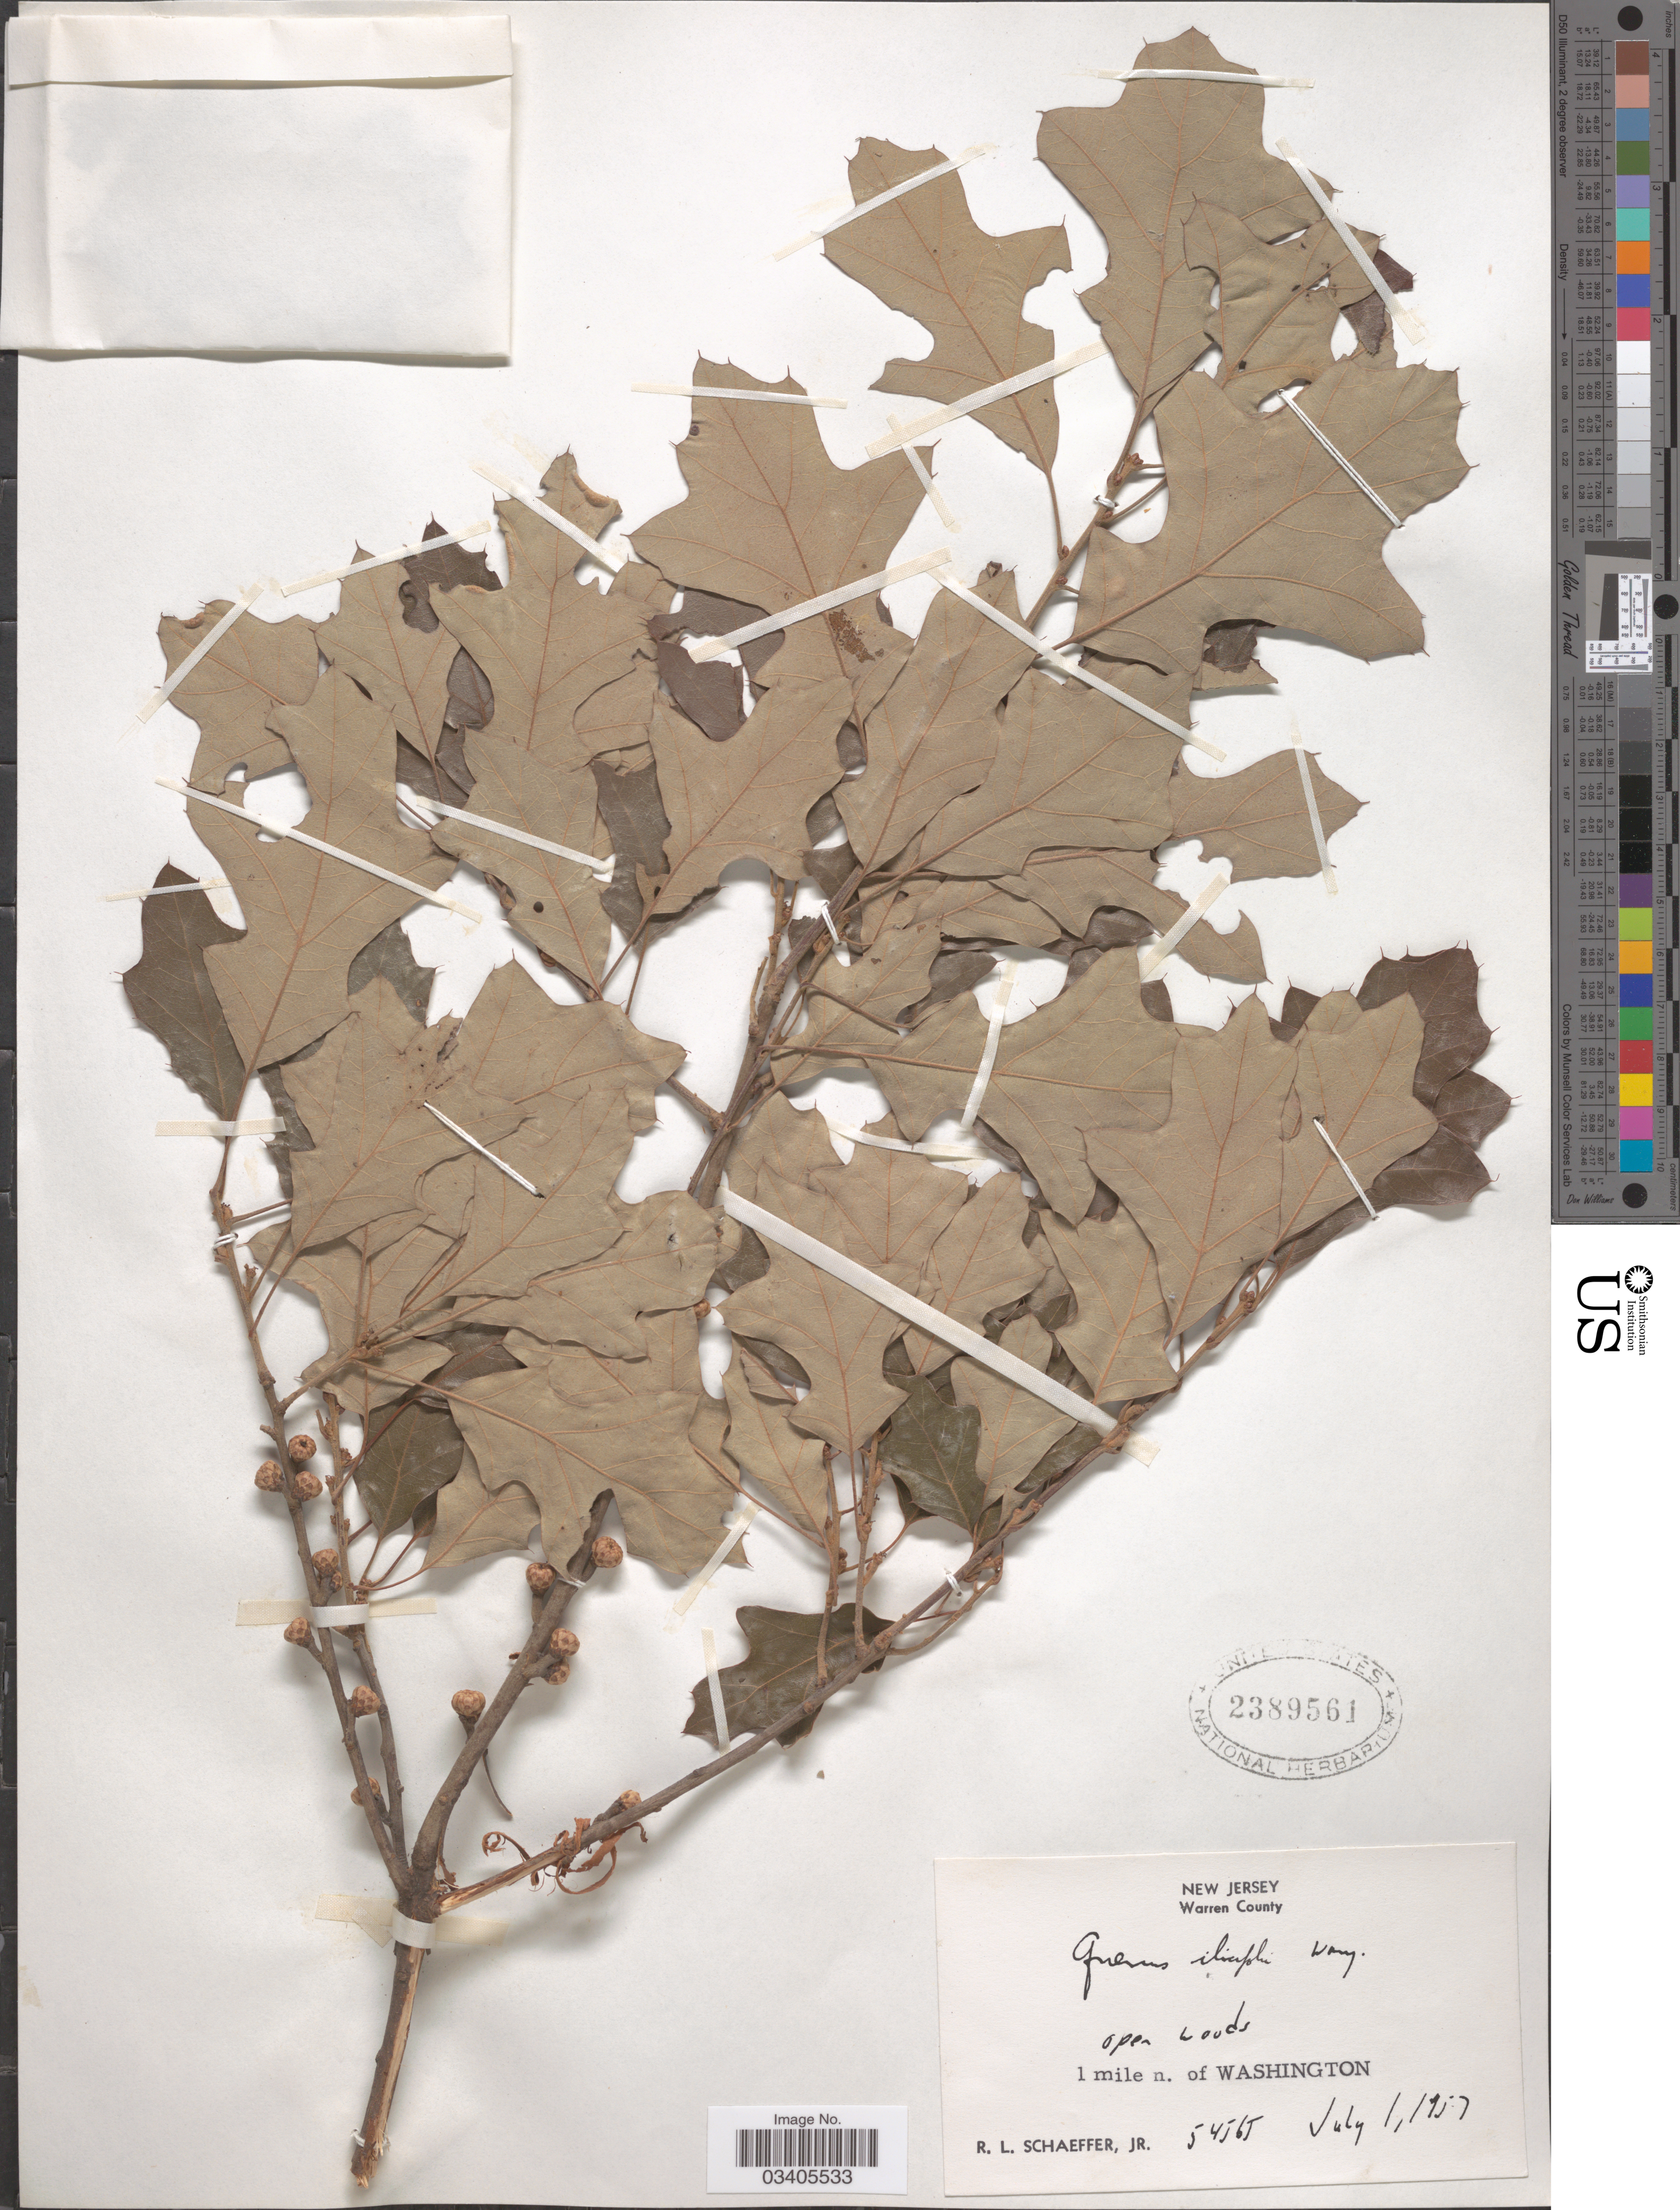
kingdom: Plantae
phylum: Tracheophyta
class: Magnoliopsida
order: Fagales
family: Fagaceae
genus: Quercus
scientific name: Quercus ilicifolia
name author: Wangenh.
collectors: R. L. Schaeffer Jr.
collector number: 54565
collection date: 1957-07-01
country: United States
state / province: New Jersey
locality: Warren County. 1 mile n. of Washington.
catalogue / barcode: US 2389561